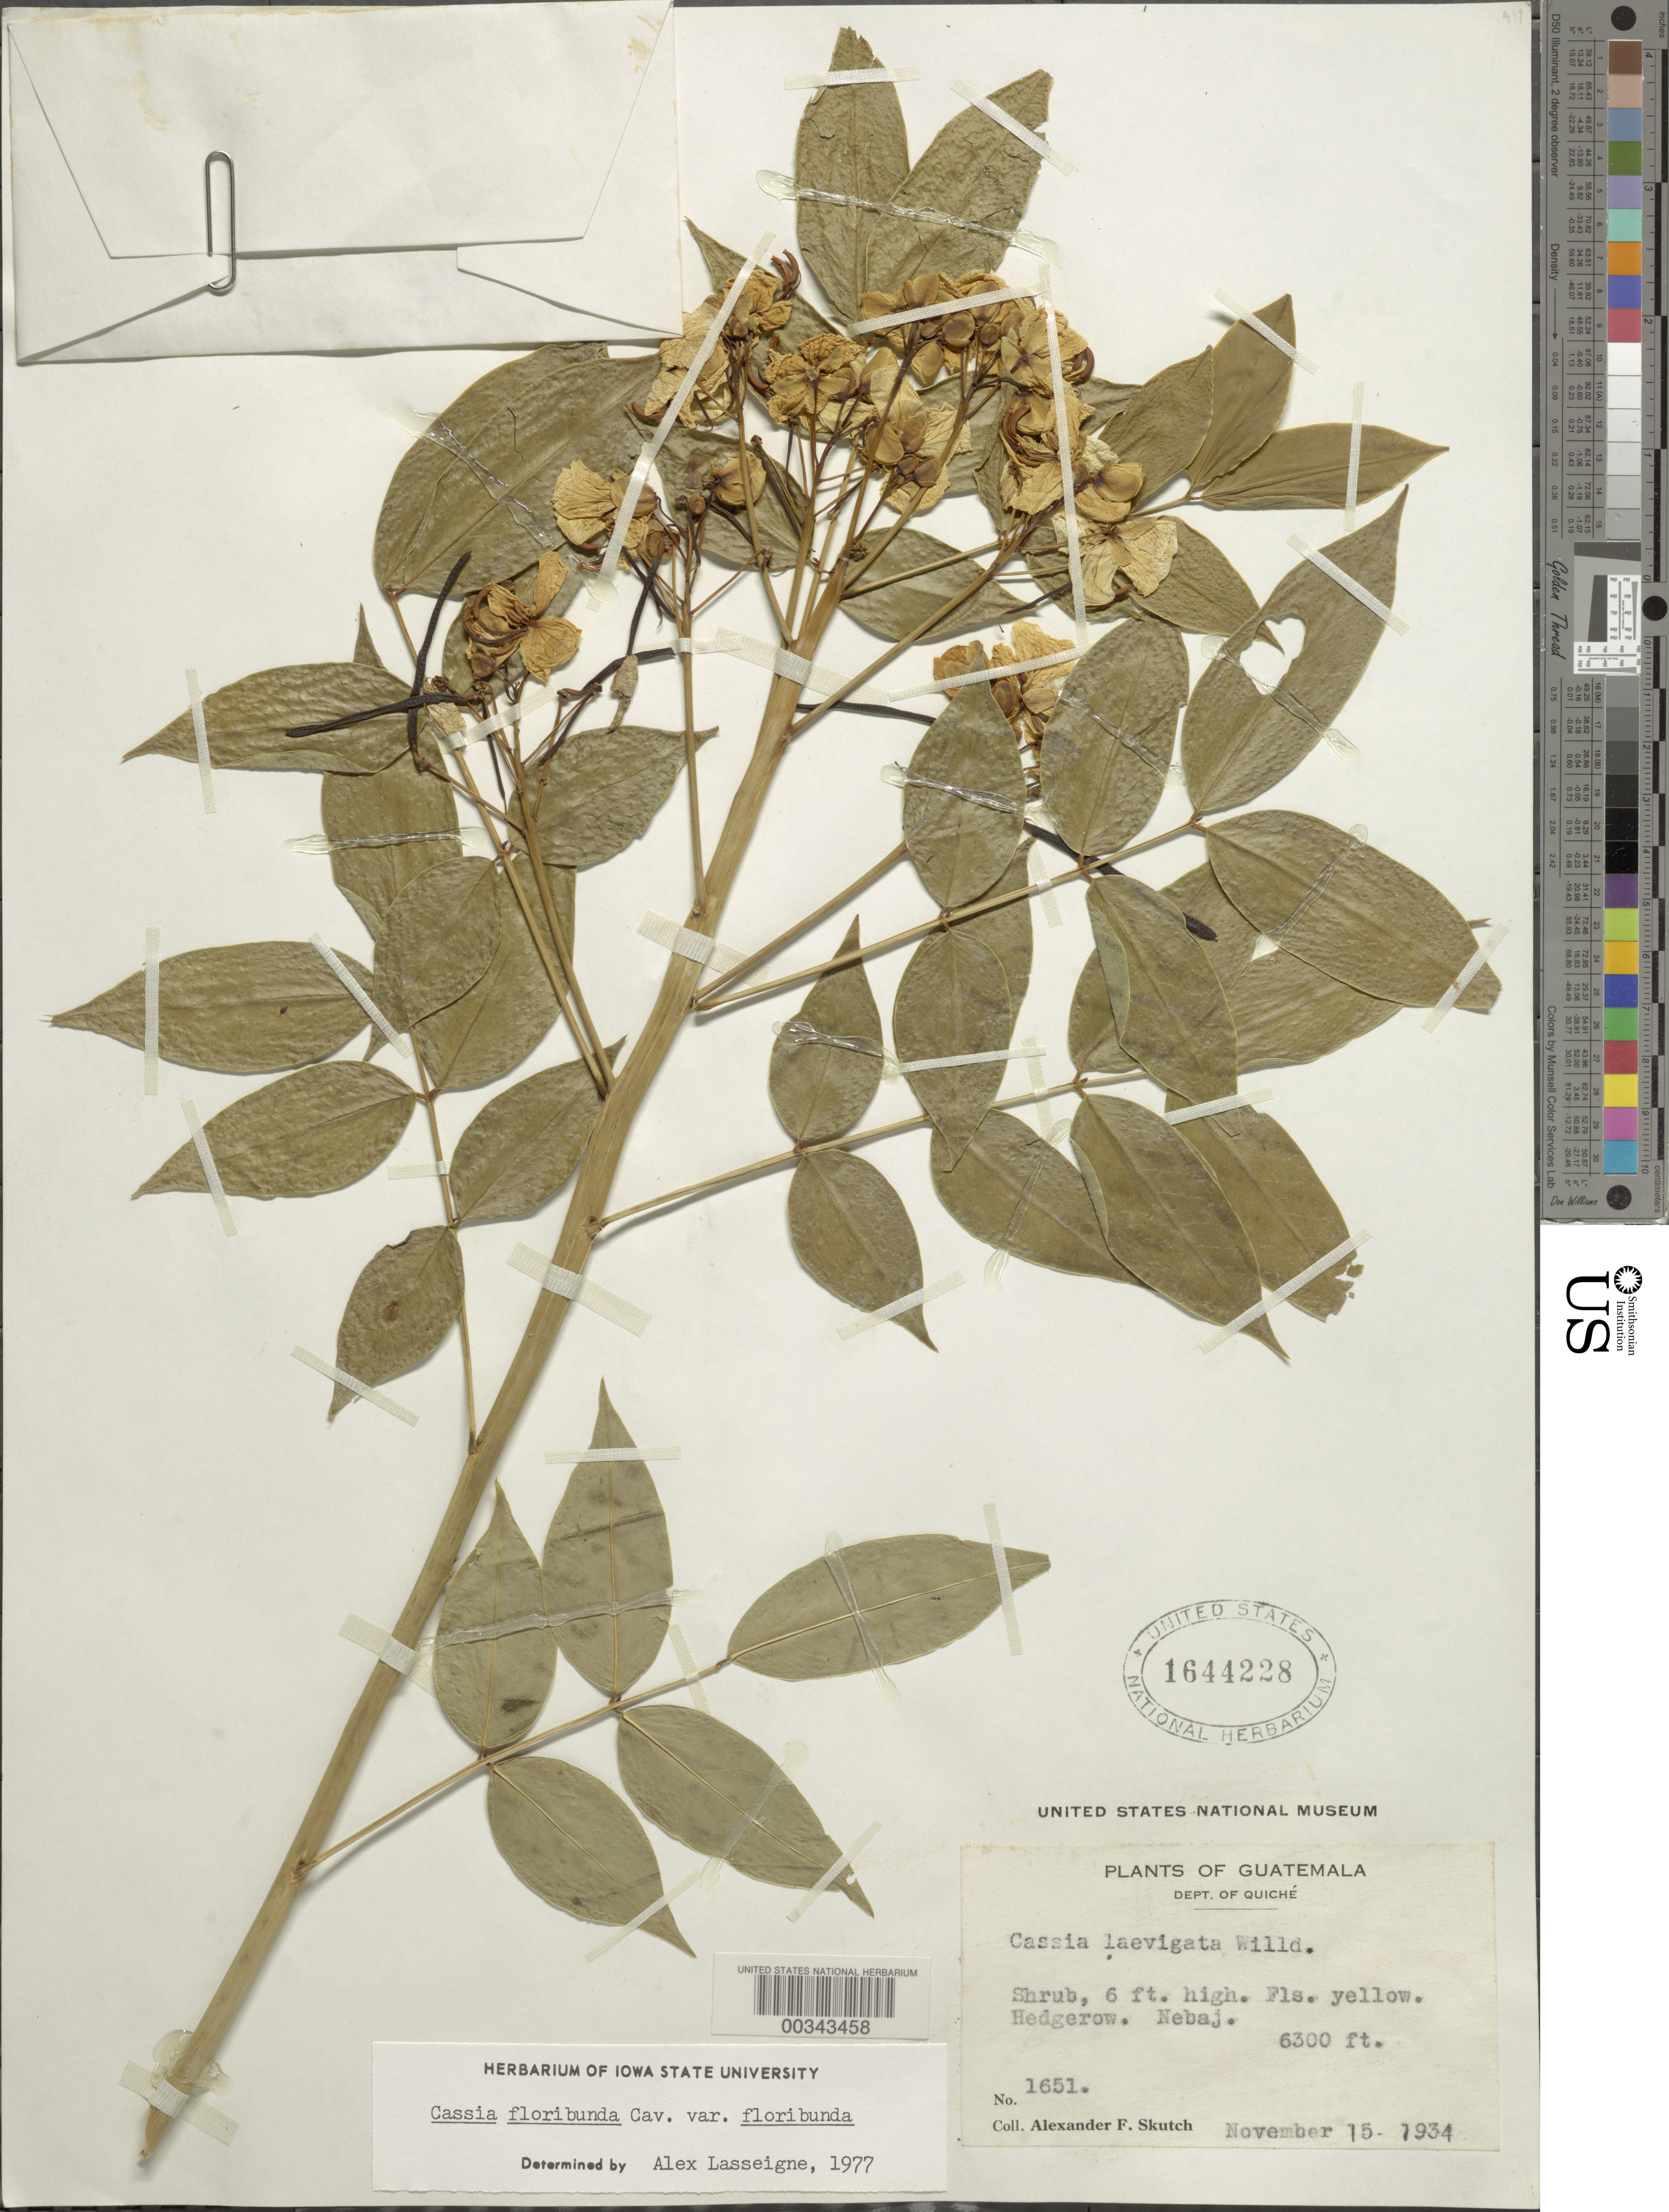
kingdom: Plantae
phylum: Tracheophyta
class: Magnoliopsida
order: Fabales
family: Fabaceae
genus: Senna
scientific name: Senna septemtrionalis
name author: (Viv.) H.S. Irwin & Barneby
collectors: A. F. Skutch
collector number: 1651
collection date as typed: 15 Nov 1934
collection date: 1934-11-15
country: Guatemala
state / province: El Quiché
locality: Nebaj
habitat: Hedgerow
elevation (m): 1920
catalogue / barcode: US 1644228